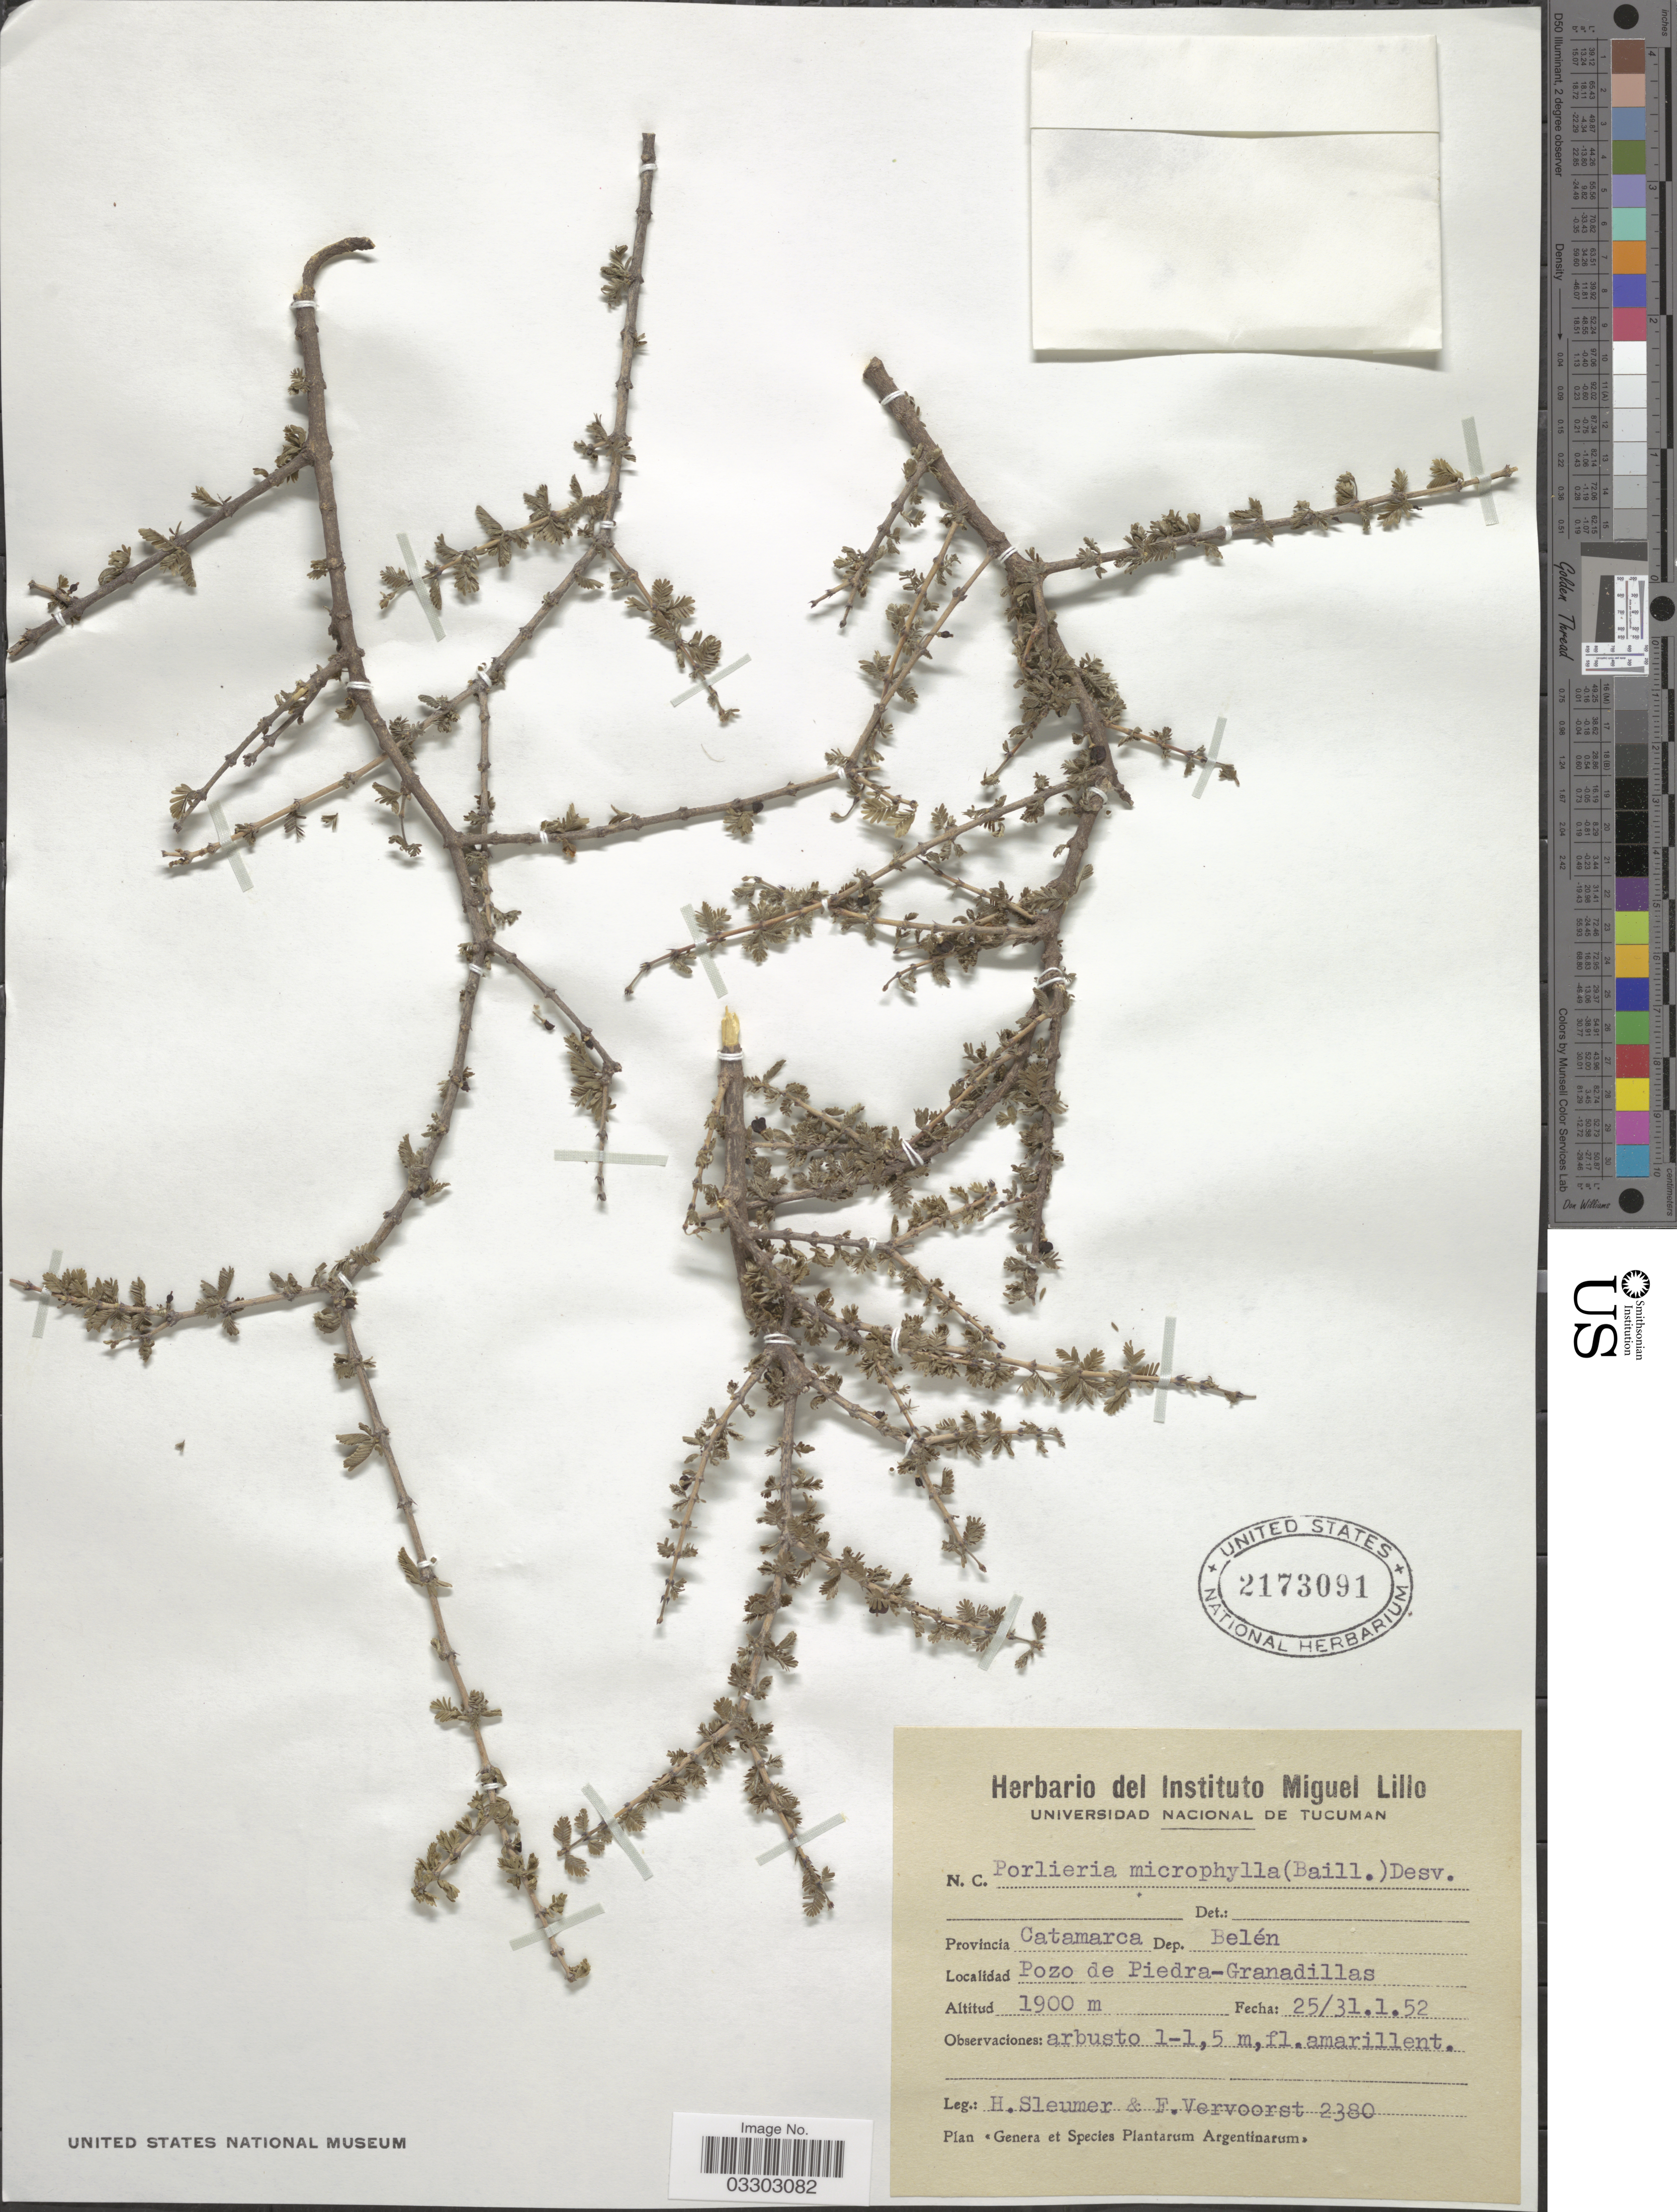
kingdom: Plantae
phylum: Tracheophyta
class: Magnoliopsida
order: Zygophyllales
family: Zygophyllaceae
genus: Porlieria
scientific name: Porlieria microphylla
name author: (Baill.) Descole et al.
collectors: H. O. Sleumer & F. Vervoorst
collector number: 2380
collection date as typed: Transcribed d/m/y: 25/1/52 to 31/1/52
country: Argentina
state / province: Catamarca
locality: Dep. Belén. Pozo de Piedra-Granadillas.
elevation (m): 1900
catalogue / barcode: US 2173091